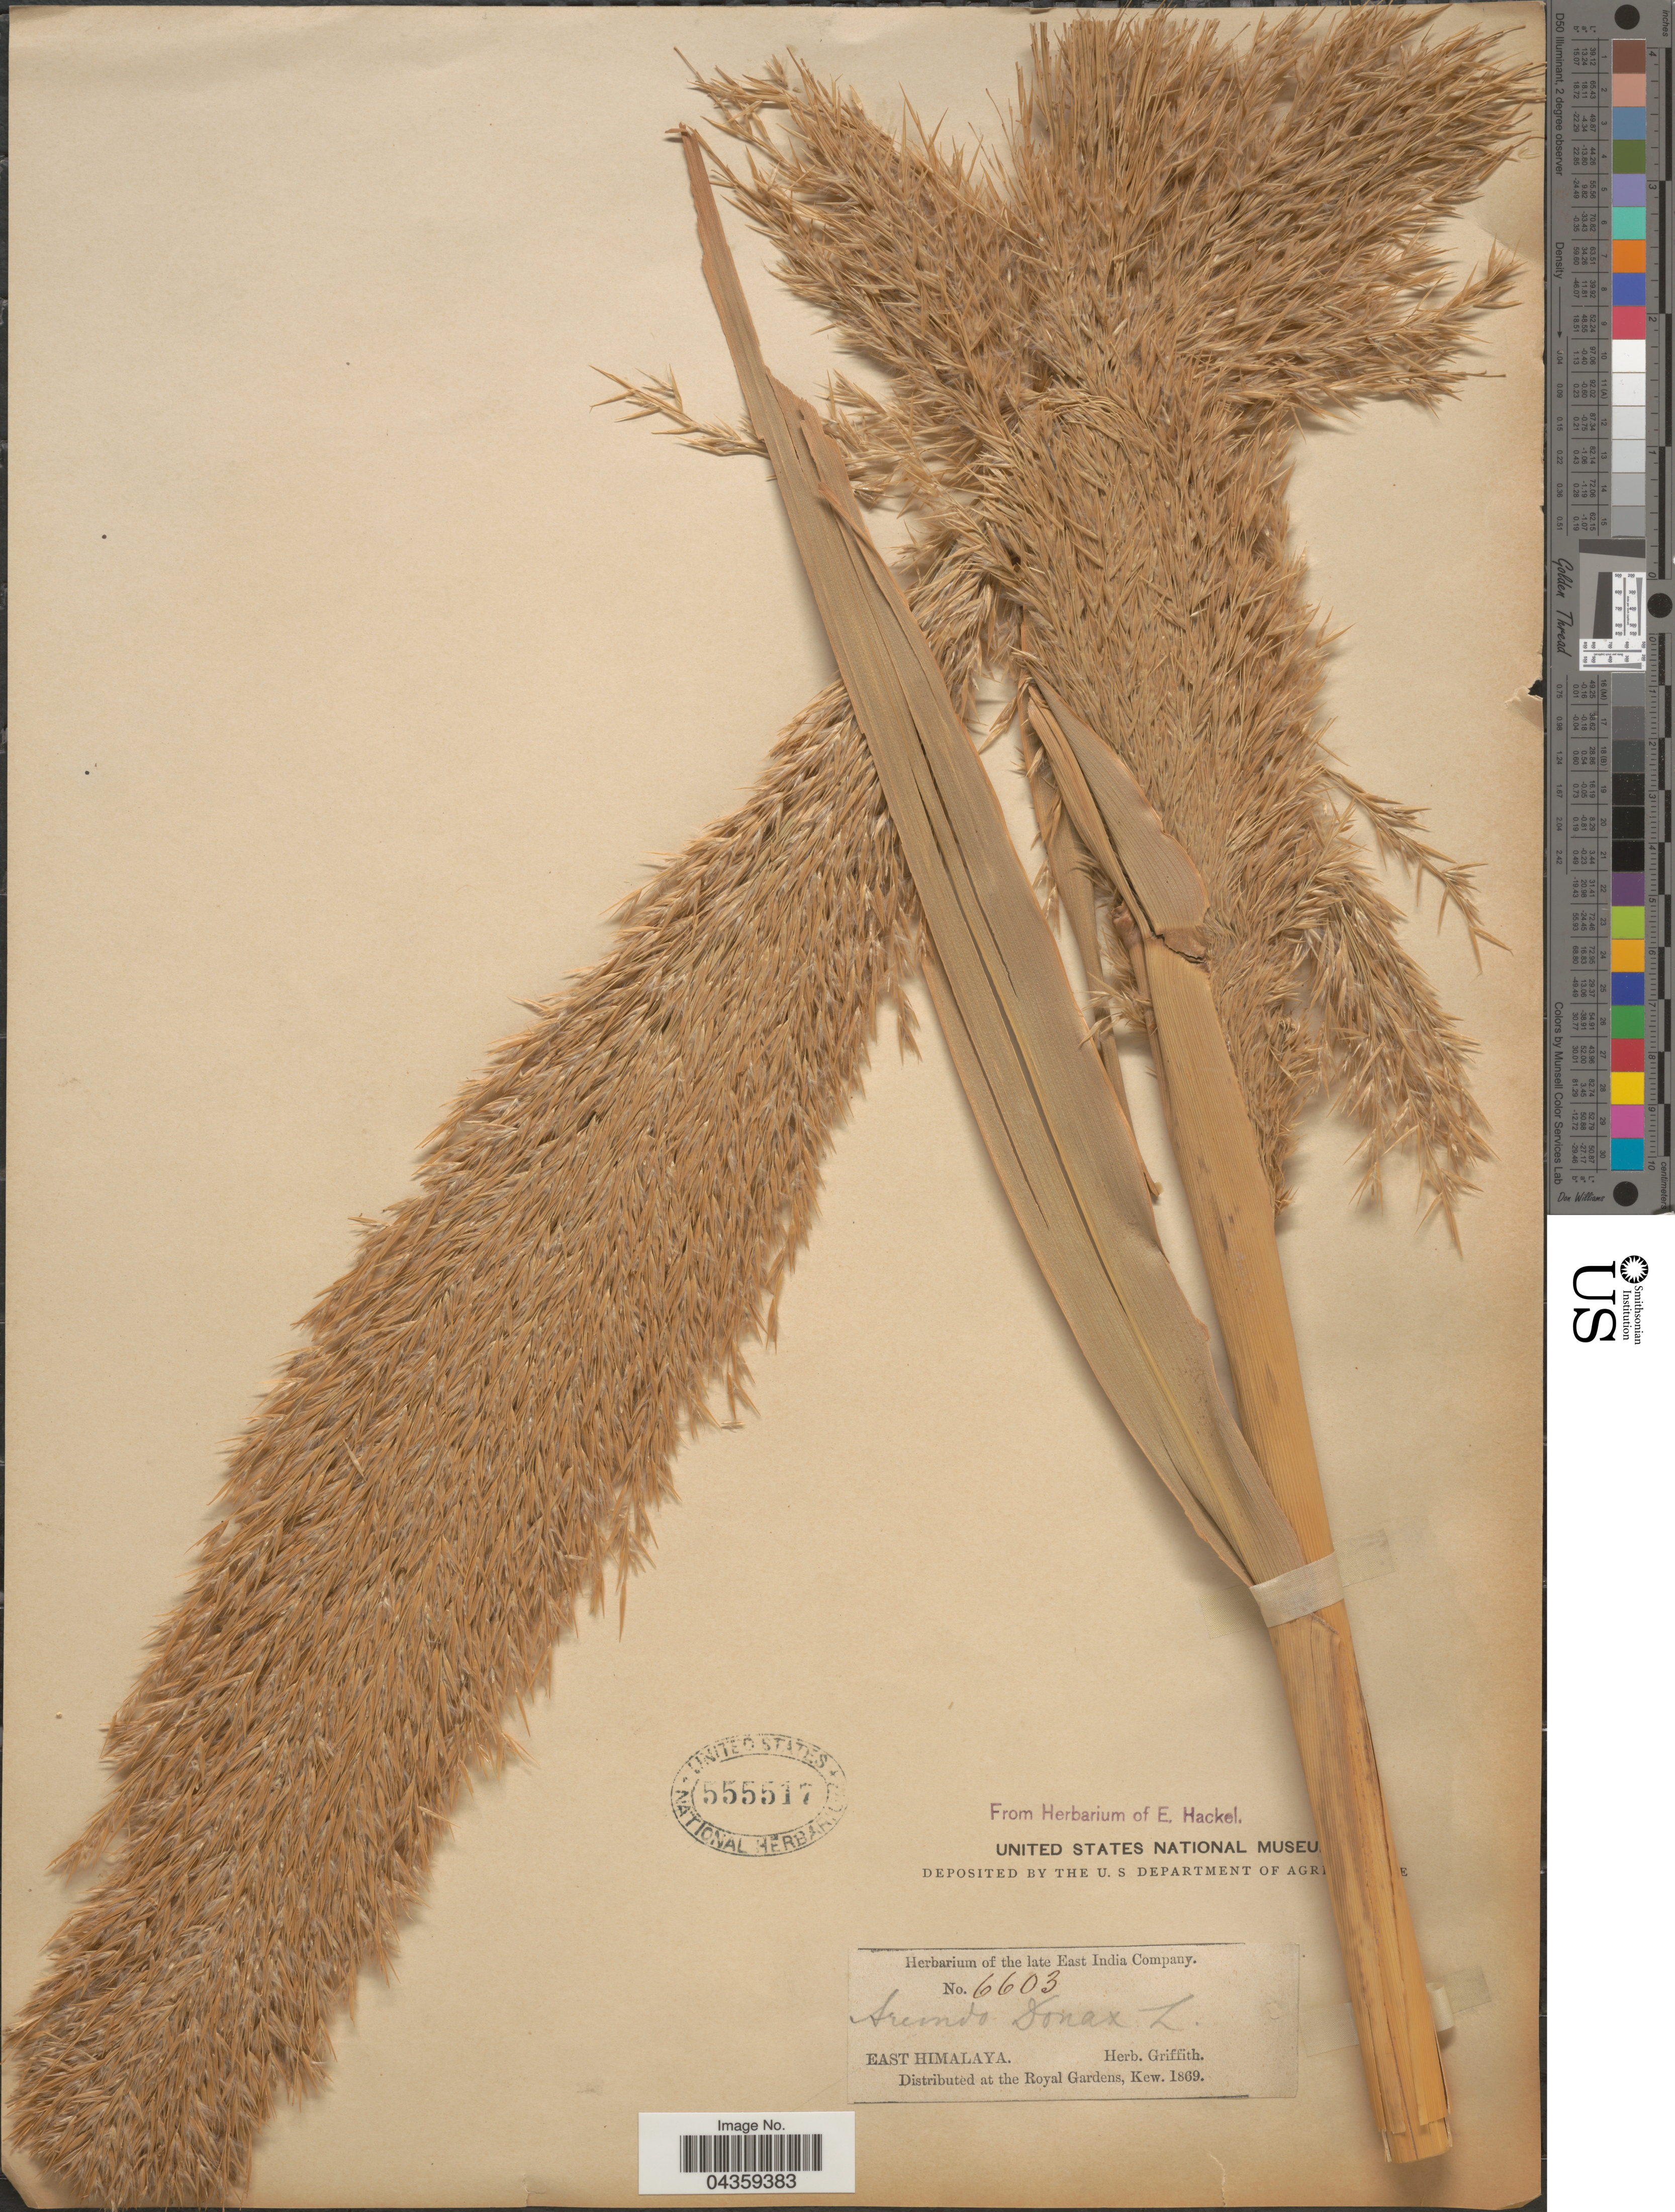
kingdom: Plantae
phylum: Tracheophyta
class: Liliopsida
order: Poales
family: Poaceae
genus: Arundo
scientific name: Arundo donax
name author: L.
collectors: ex herb. Griffith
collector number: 6603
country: India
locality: East Himalaya.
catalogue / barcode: US 555517